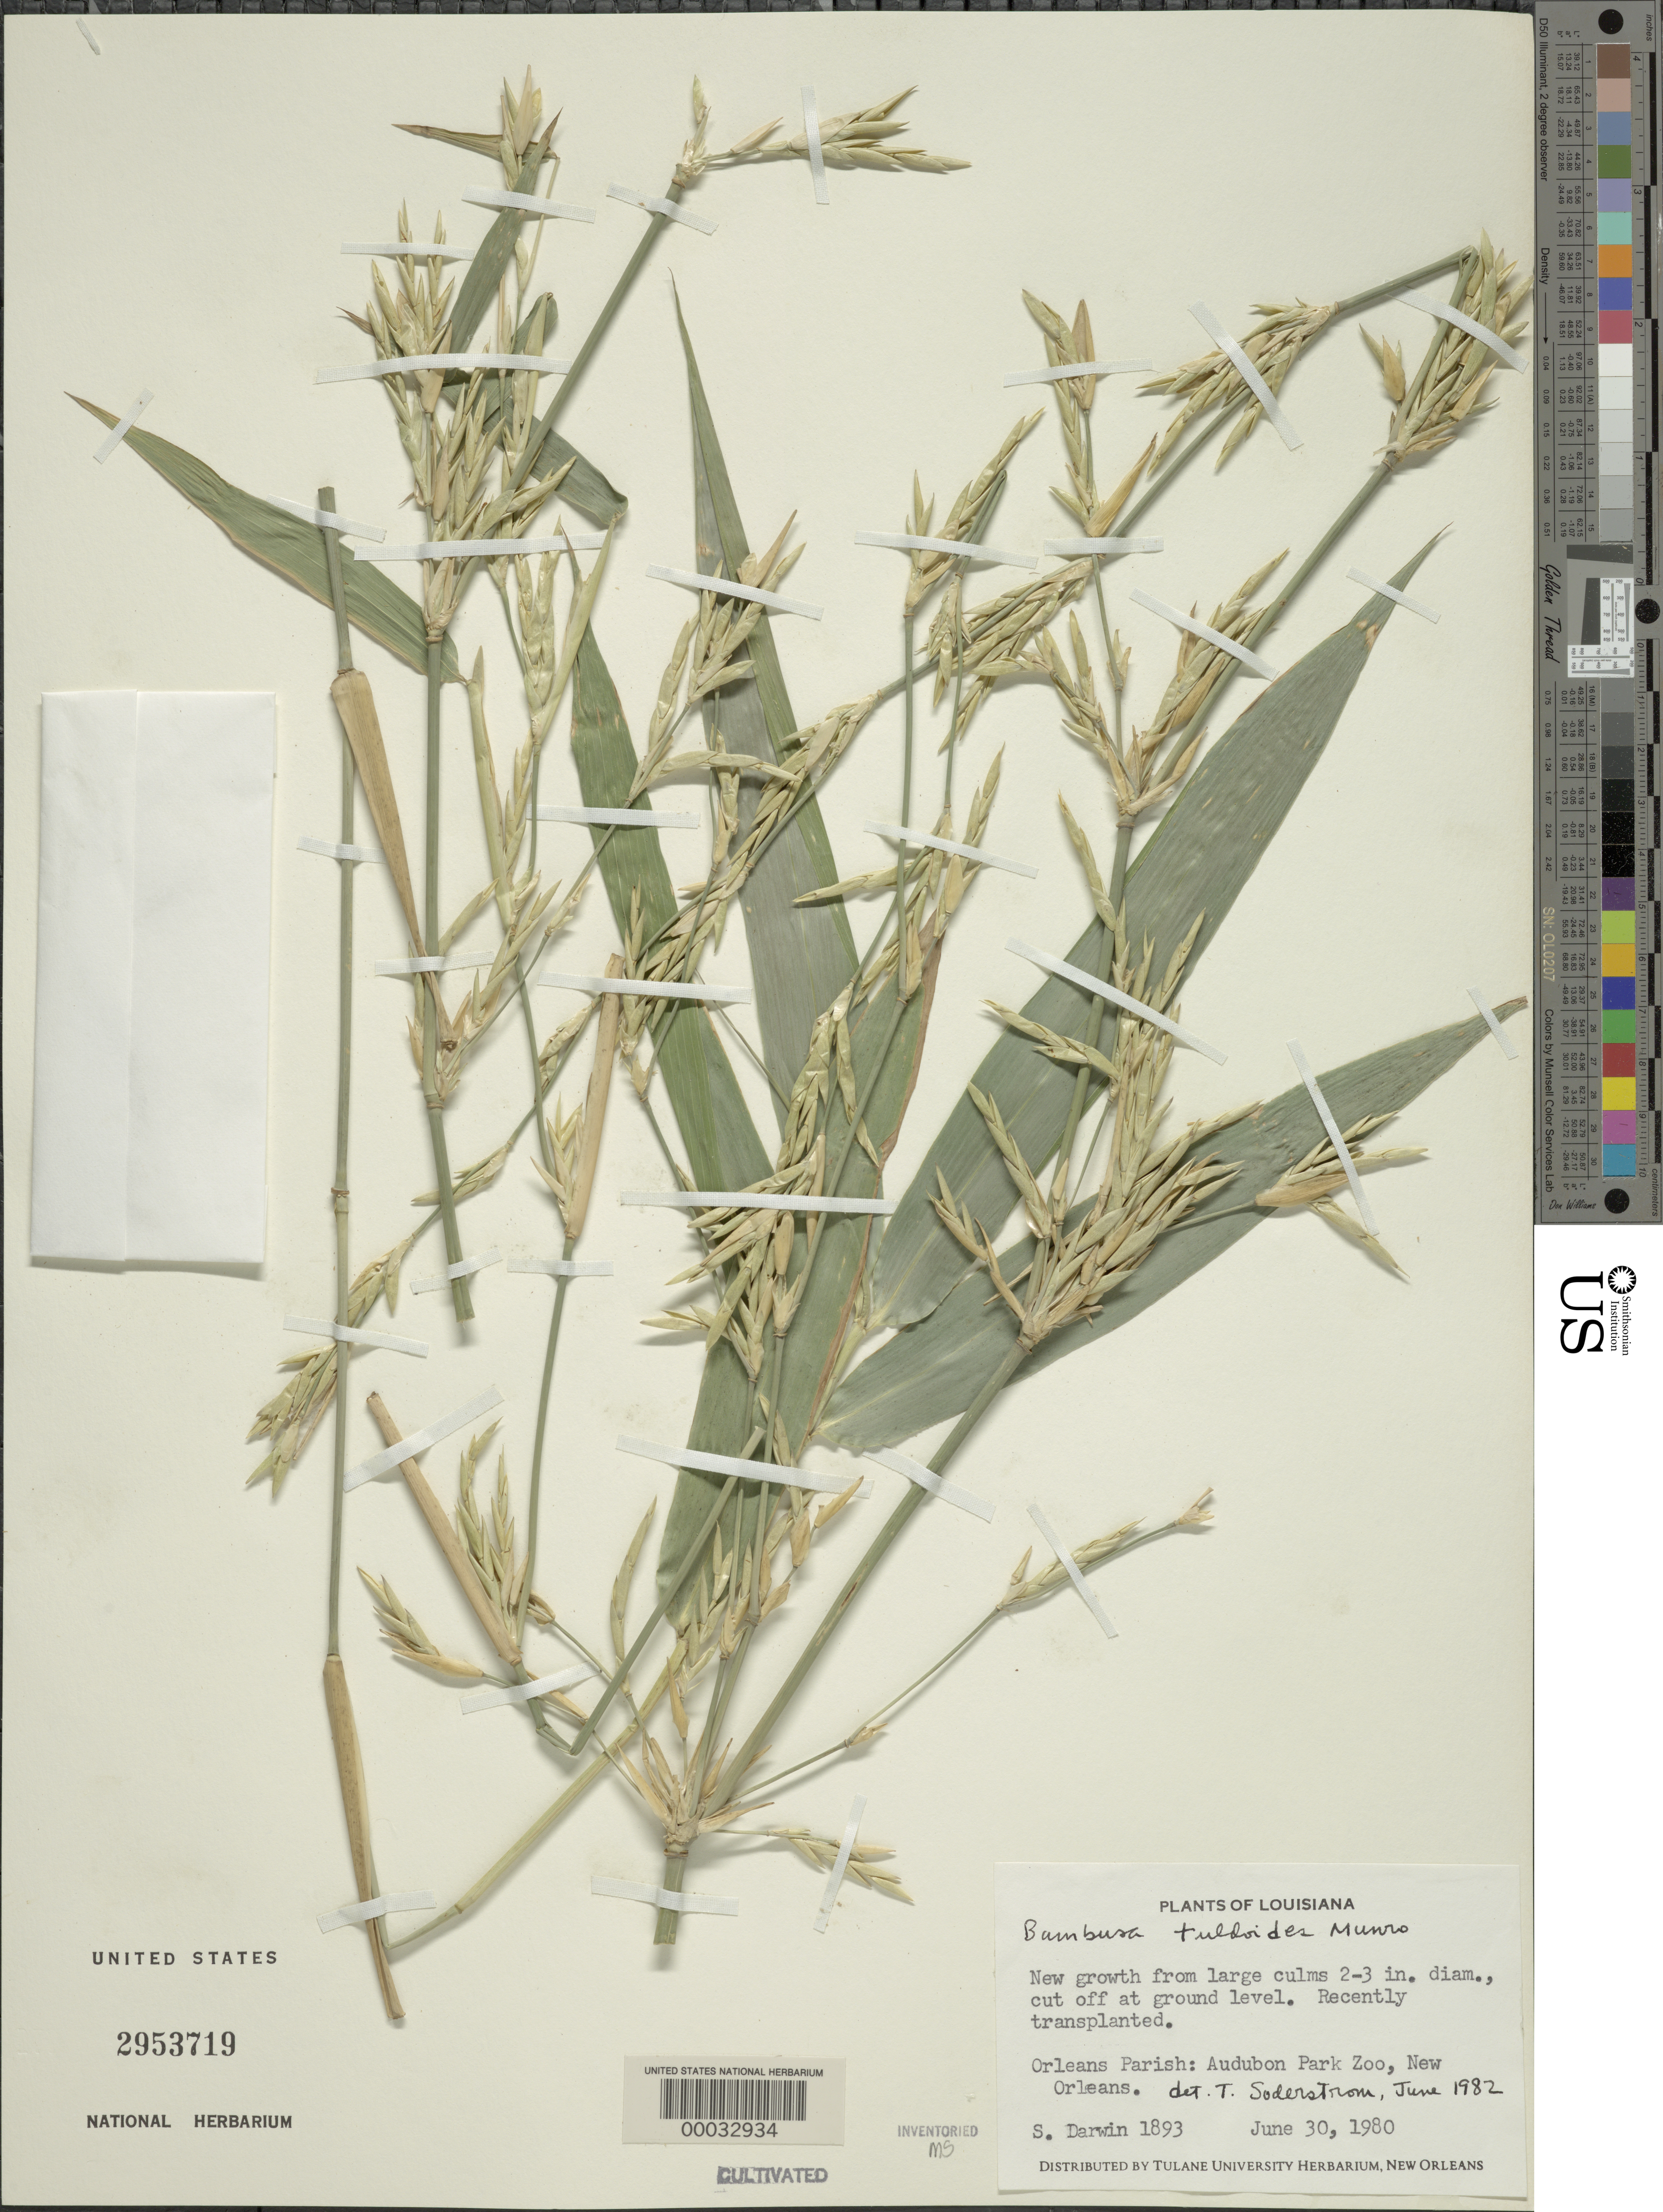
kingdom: Plantae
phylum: Tracheophyta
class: Liliopsida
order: Poales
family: Poaceae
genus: Bambusa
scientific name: Bambusa tuldoides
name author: Munro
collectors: S. P. Darwin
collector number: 1893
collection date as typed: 30 Jun 1980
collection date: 1980-06-30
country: United States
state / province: Louisiana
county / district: Orleans Parish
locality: Audubon park zoo-new orleans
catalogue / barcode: US 2953719